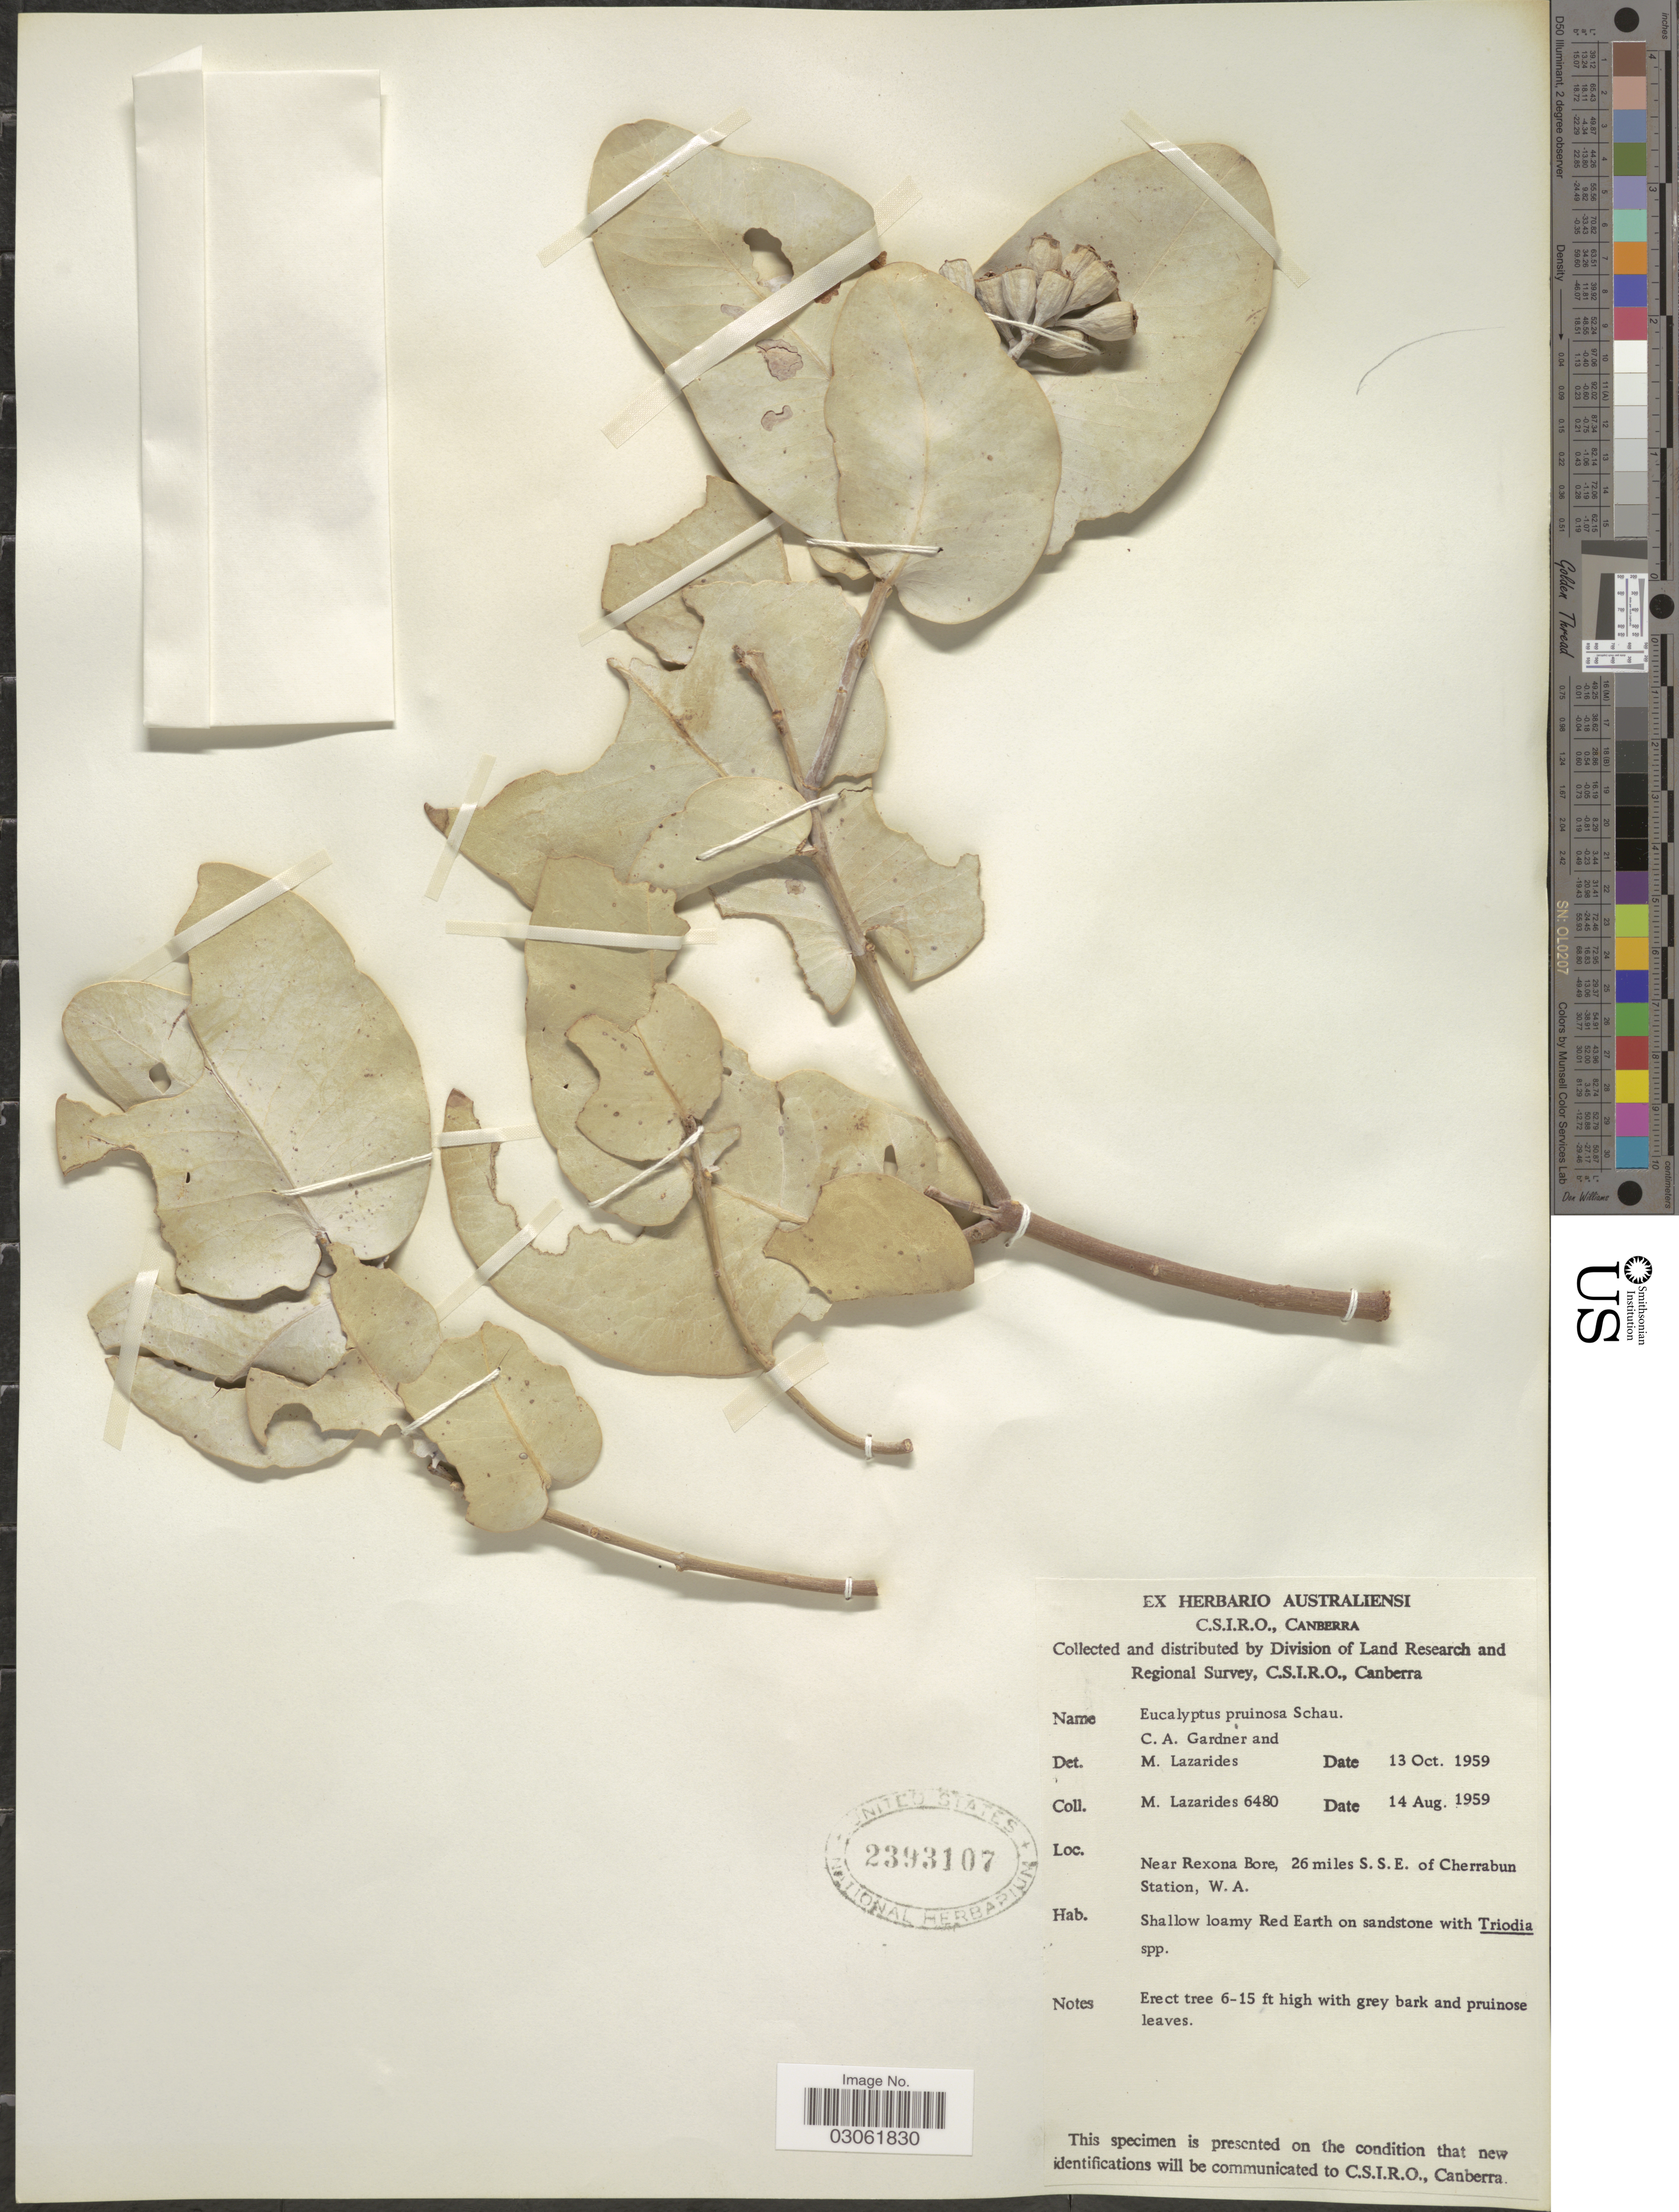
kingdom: Plantae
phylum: Tracheophyta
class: Magnoliopsida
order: Myrtales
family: Myrtaceae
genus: Eucalyptus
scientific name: Eucalyptus pruinosa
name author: Schauer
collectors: M. Lazarides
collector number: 6480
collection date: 1959-08-14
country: Australia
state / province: Western Australia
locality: Near Rexona Bore, 26 miles S.S.E. of Cherrabun Station.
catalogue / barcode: US 2393107